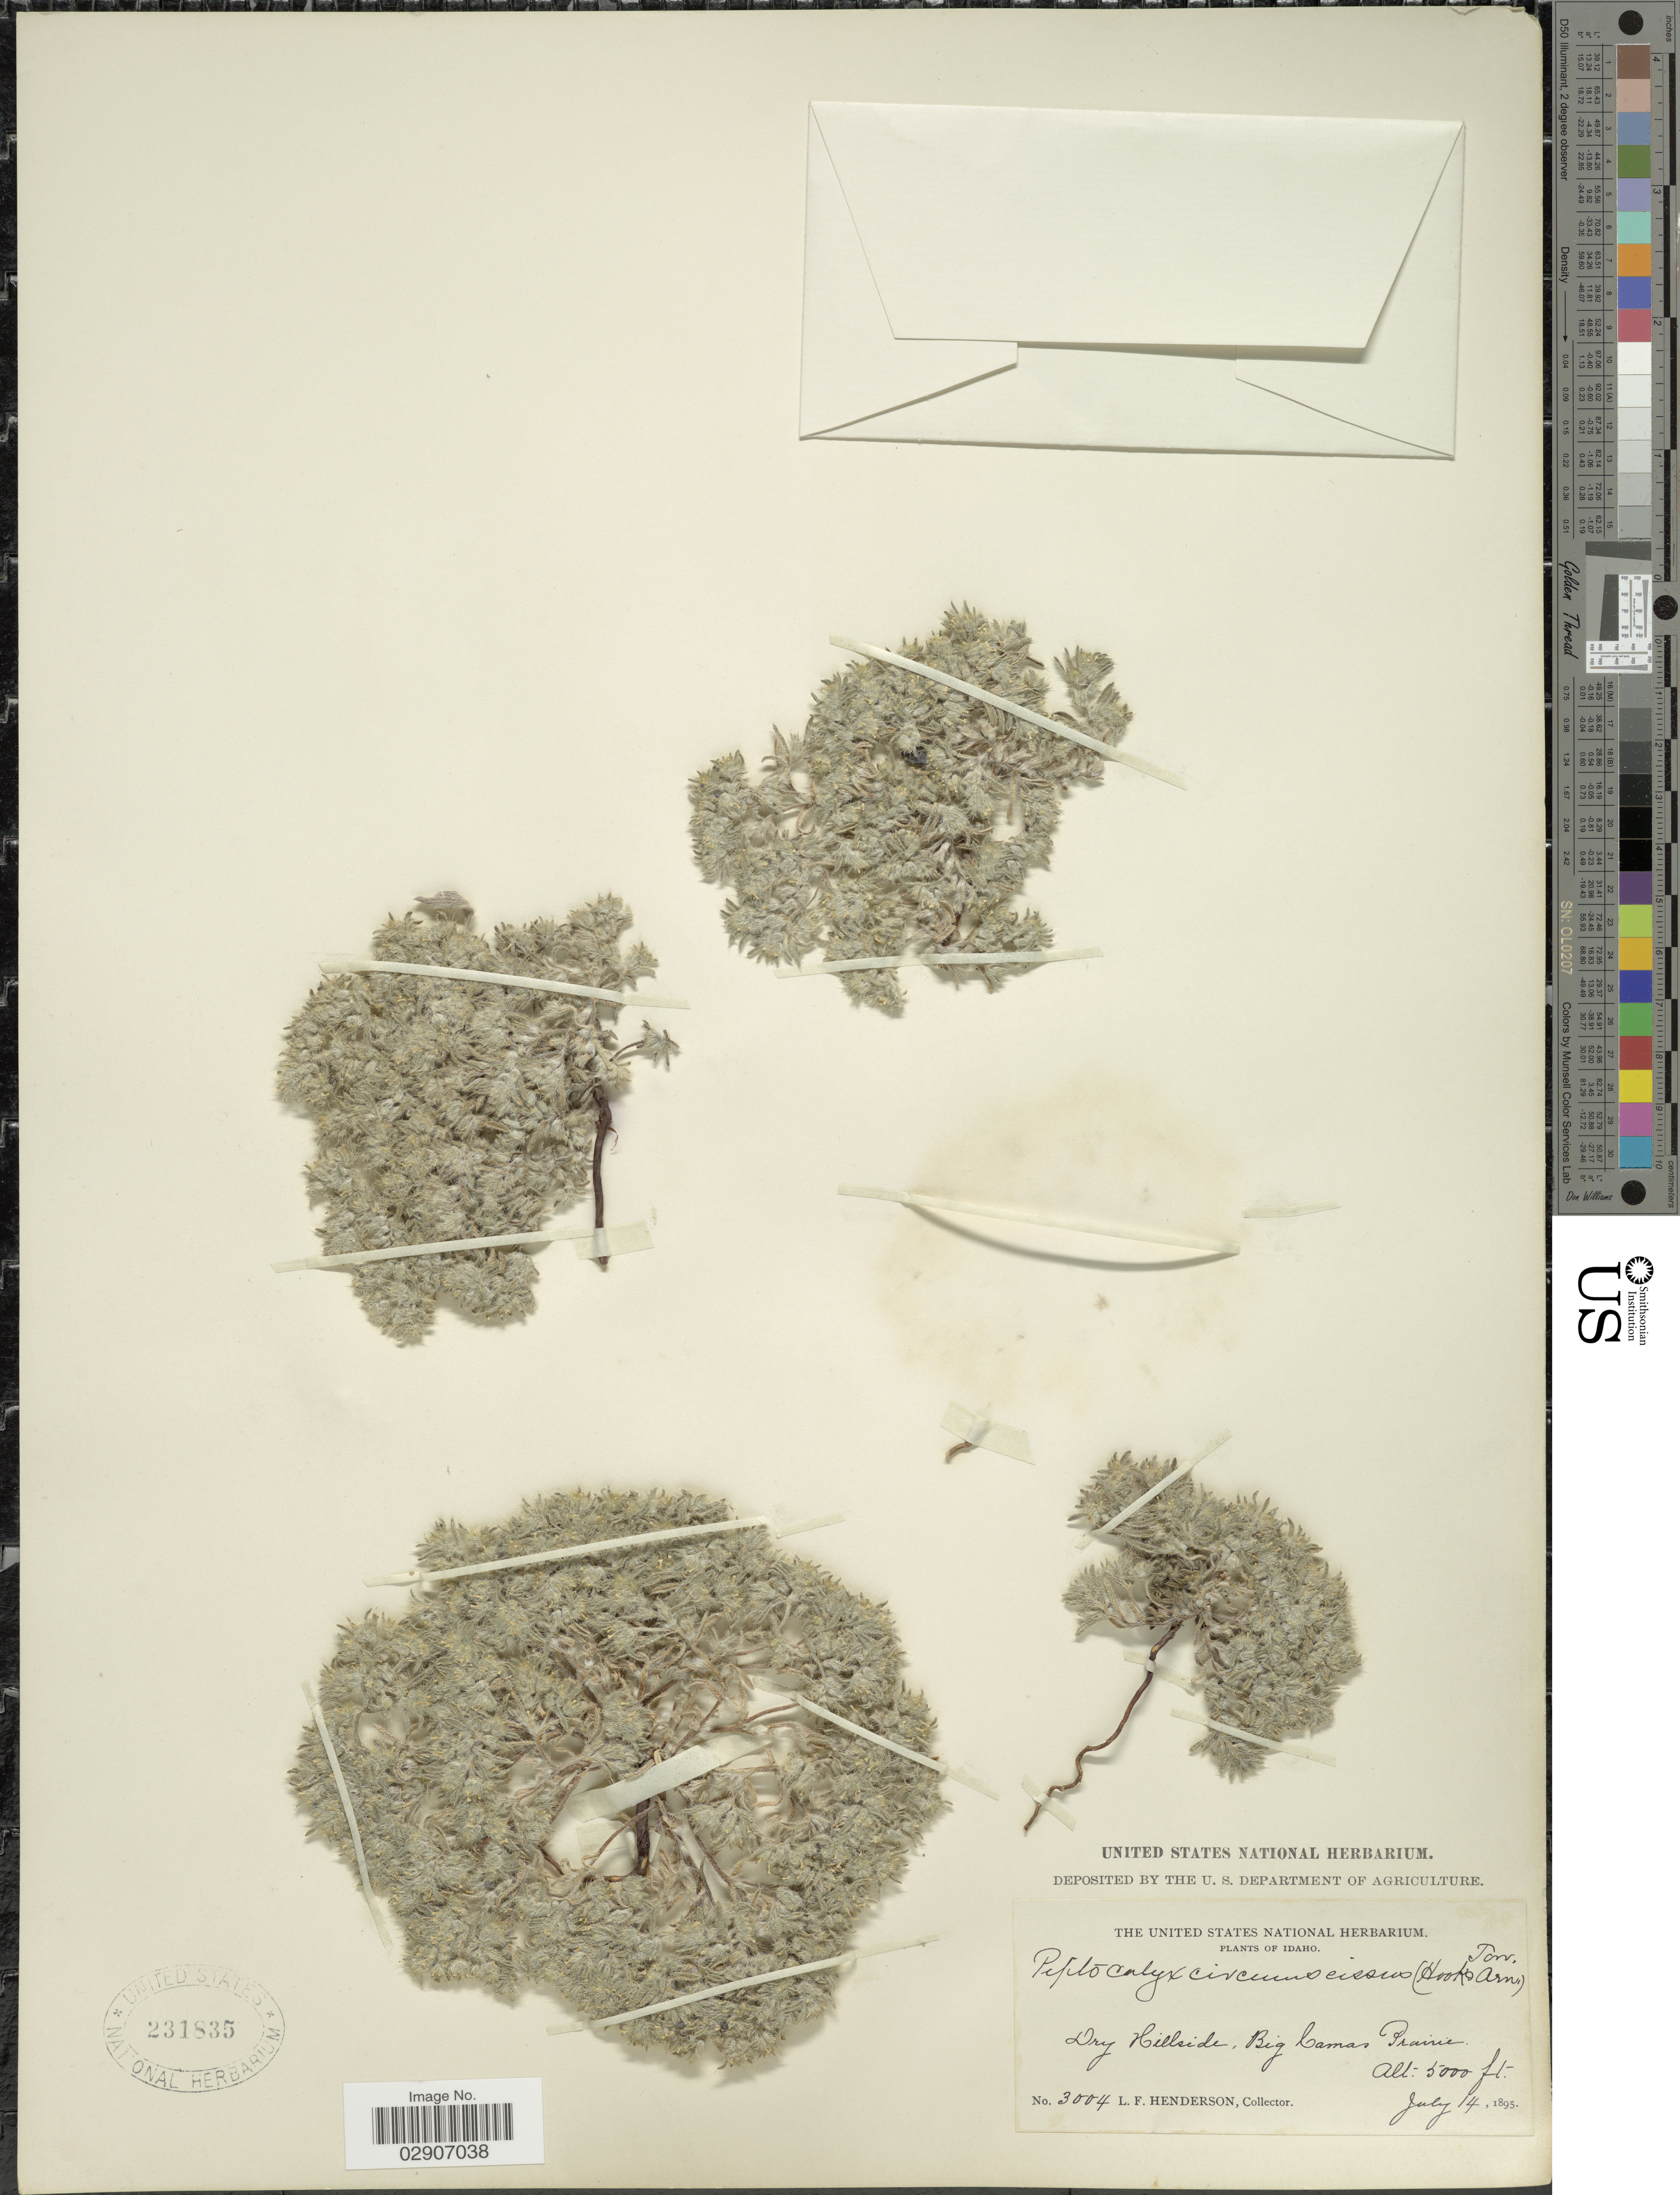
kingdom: Plantae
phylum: Tracheophyta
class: Magnoliopsida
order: Boraginales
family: Boraginaceae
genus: Cryptantha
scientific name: Cryptantha circumscissa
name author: (Hook. & Arn.) I.M. Johnst.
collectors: L. Henderson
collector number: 3004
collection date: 1895-07-14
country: United States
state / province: Idaho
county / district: Blaine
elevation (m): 1524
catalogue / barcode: US 231835